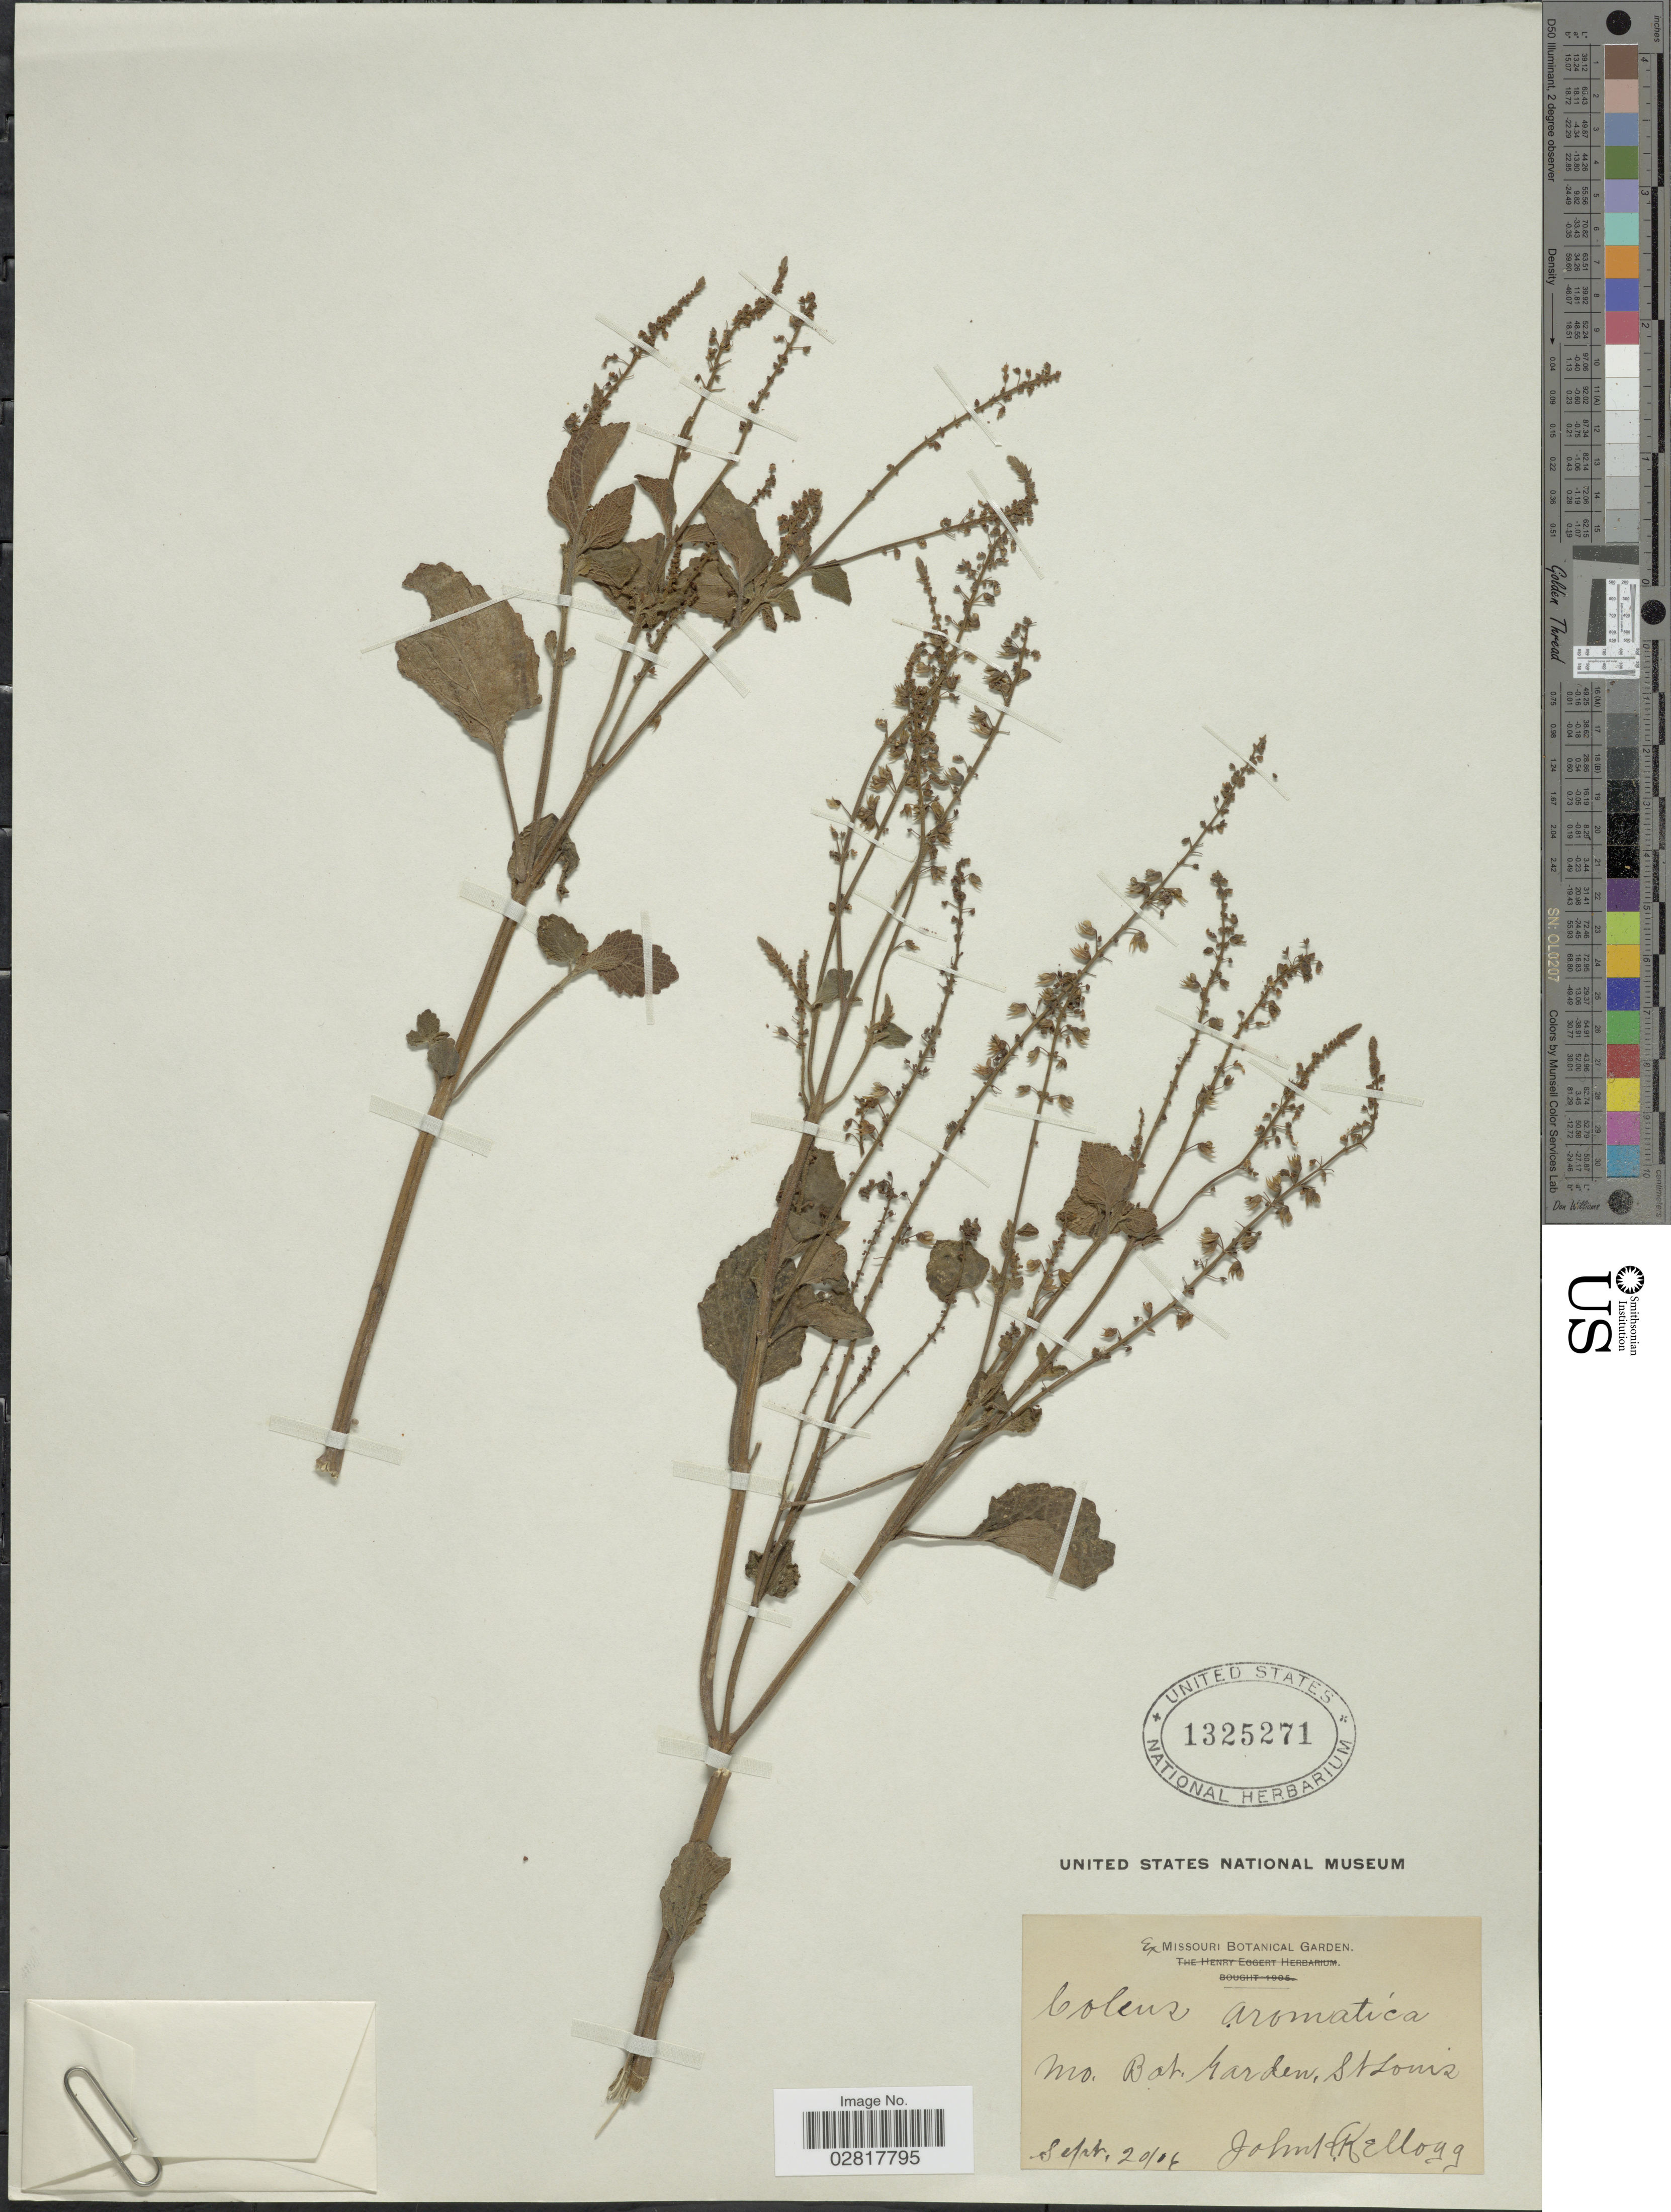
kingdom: Plantae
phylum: Tracheophyta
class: Magnoliopsida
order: Lamiales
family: Lamiaceae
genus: Plectranthus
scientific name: Plectranthus amboinicus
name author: (Lour.) Spreng.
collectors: J. H. Kellogg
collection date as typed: Transcribed d/m/y: 20/9/14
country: United States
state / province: Missouri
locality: Bot. Garden. St. Louis.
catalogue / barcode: US 1325271